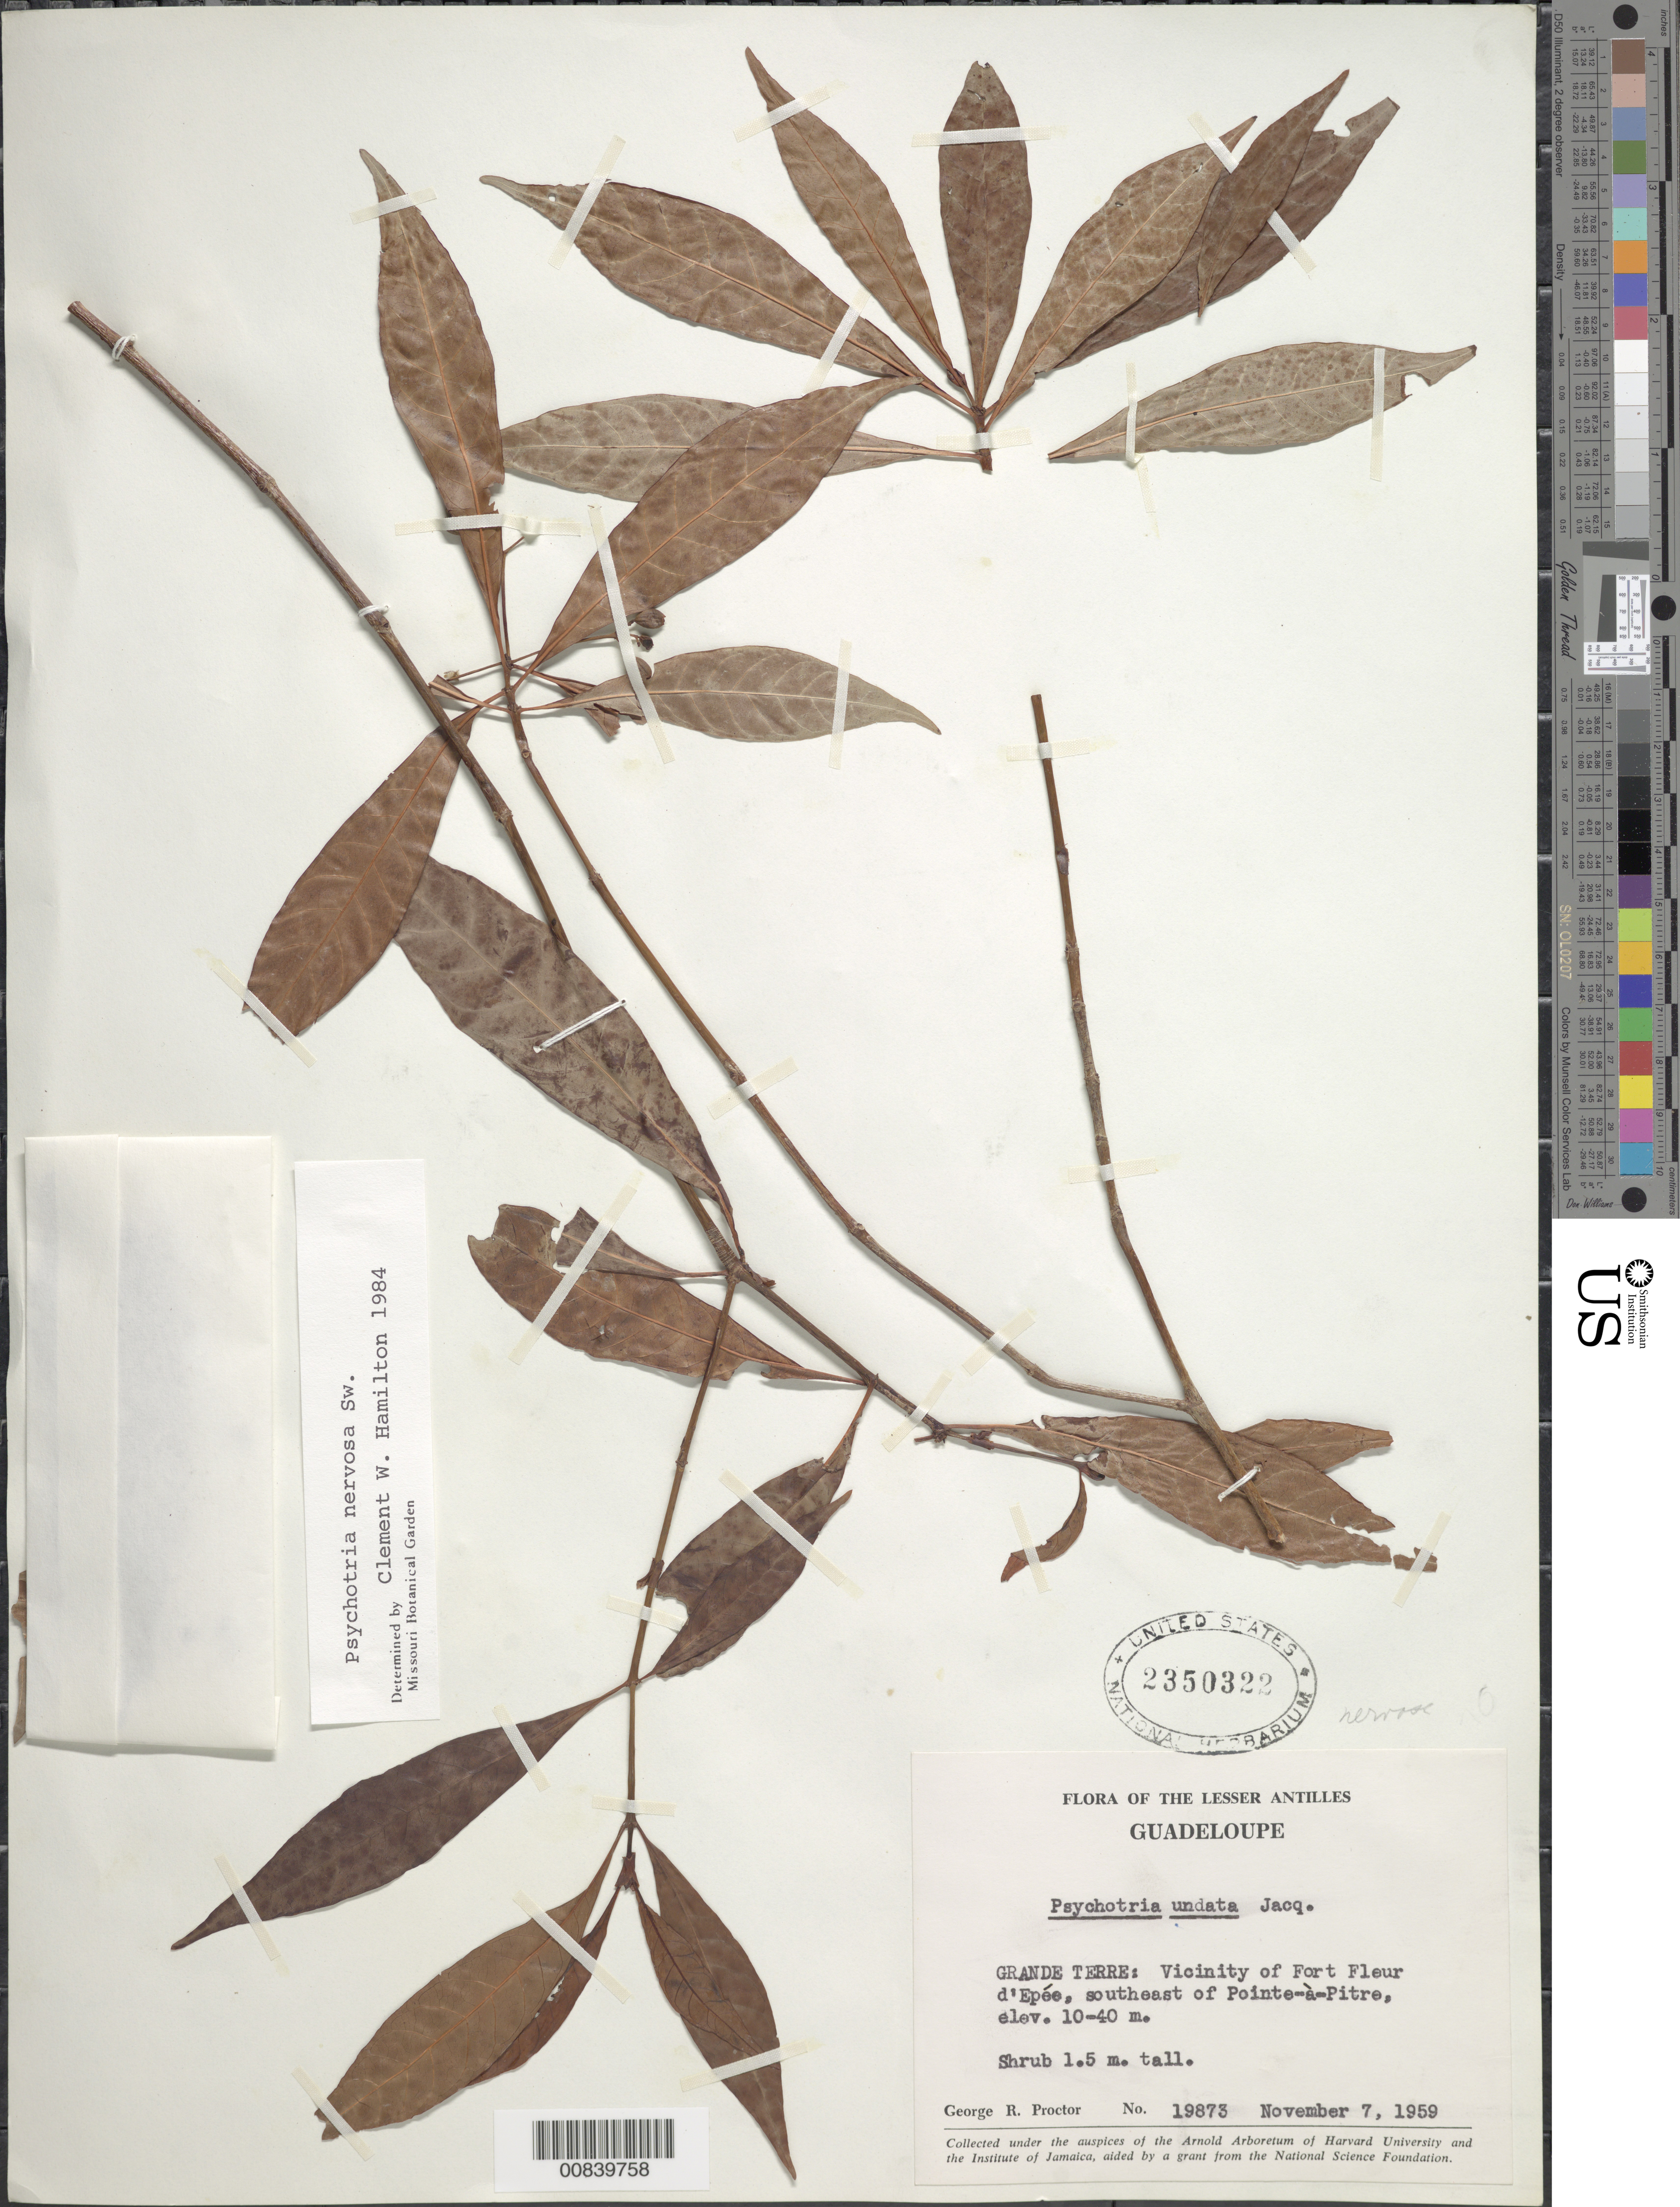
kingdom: Plantae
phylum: Tracheophyta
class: Magnoliopsida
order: Gentianales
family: Rubiaceae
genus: Psychotria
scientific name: Psychotria nervosa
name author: Sw.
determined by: Hamilton, C. W.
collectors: G. R. Proctor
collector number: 19873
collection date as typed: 07 Nov 1959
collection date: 1959-11-07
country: Guadeloupe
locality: Grande Terre: Vicinity of Fort Fleur d'Epée, southeast of Pointe-à-Pitre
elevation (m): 10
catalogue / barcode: US 2350322